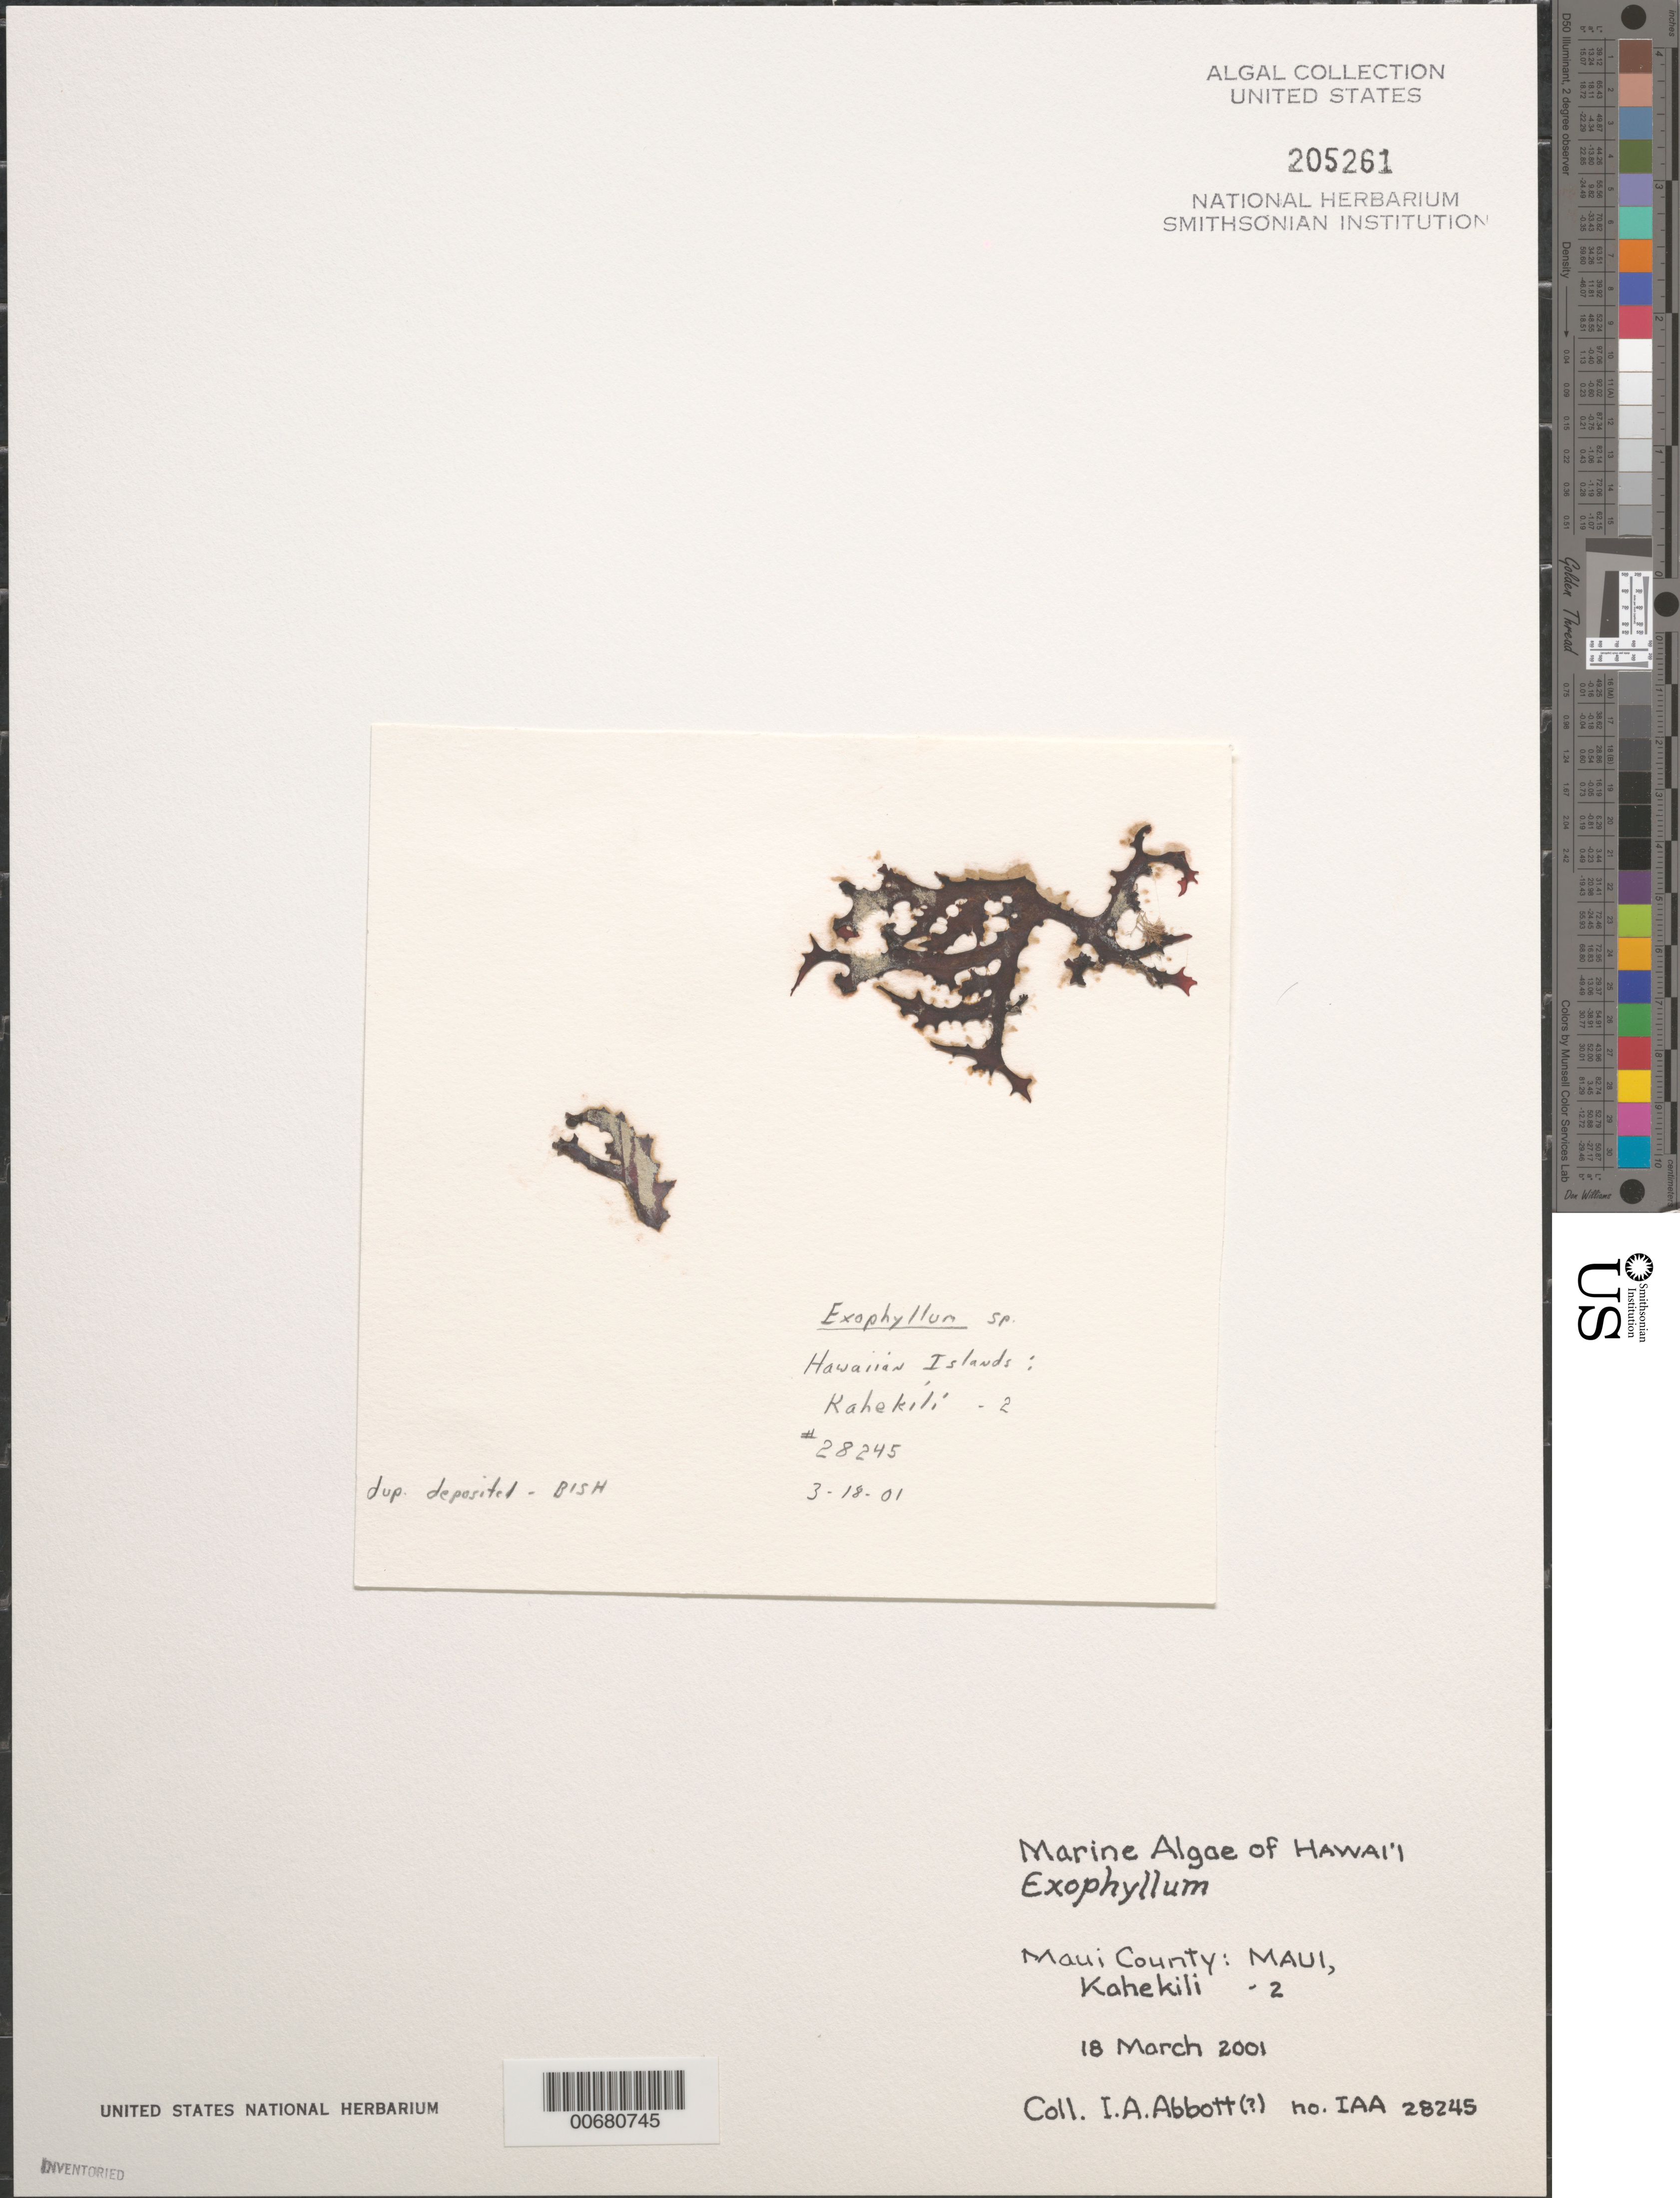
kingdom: Plantae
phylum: Rhodophyta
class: Florideophyceae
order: Ceramiales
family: Rhodomelaceae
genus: Exophyllum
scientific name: Exophyllum sp.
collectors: I. A. Abbott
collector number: IAA 28245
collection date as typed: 18 Mar 2001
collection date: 2001-03-18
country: United States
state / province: Hawaii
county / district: Maui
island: Maui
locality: Kahekili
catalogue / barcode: US 205261